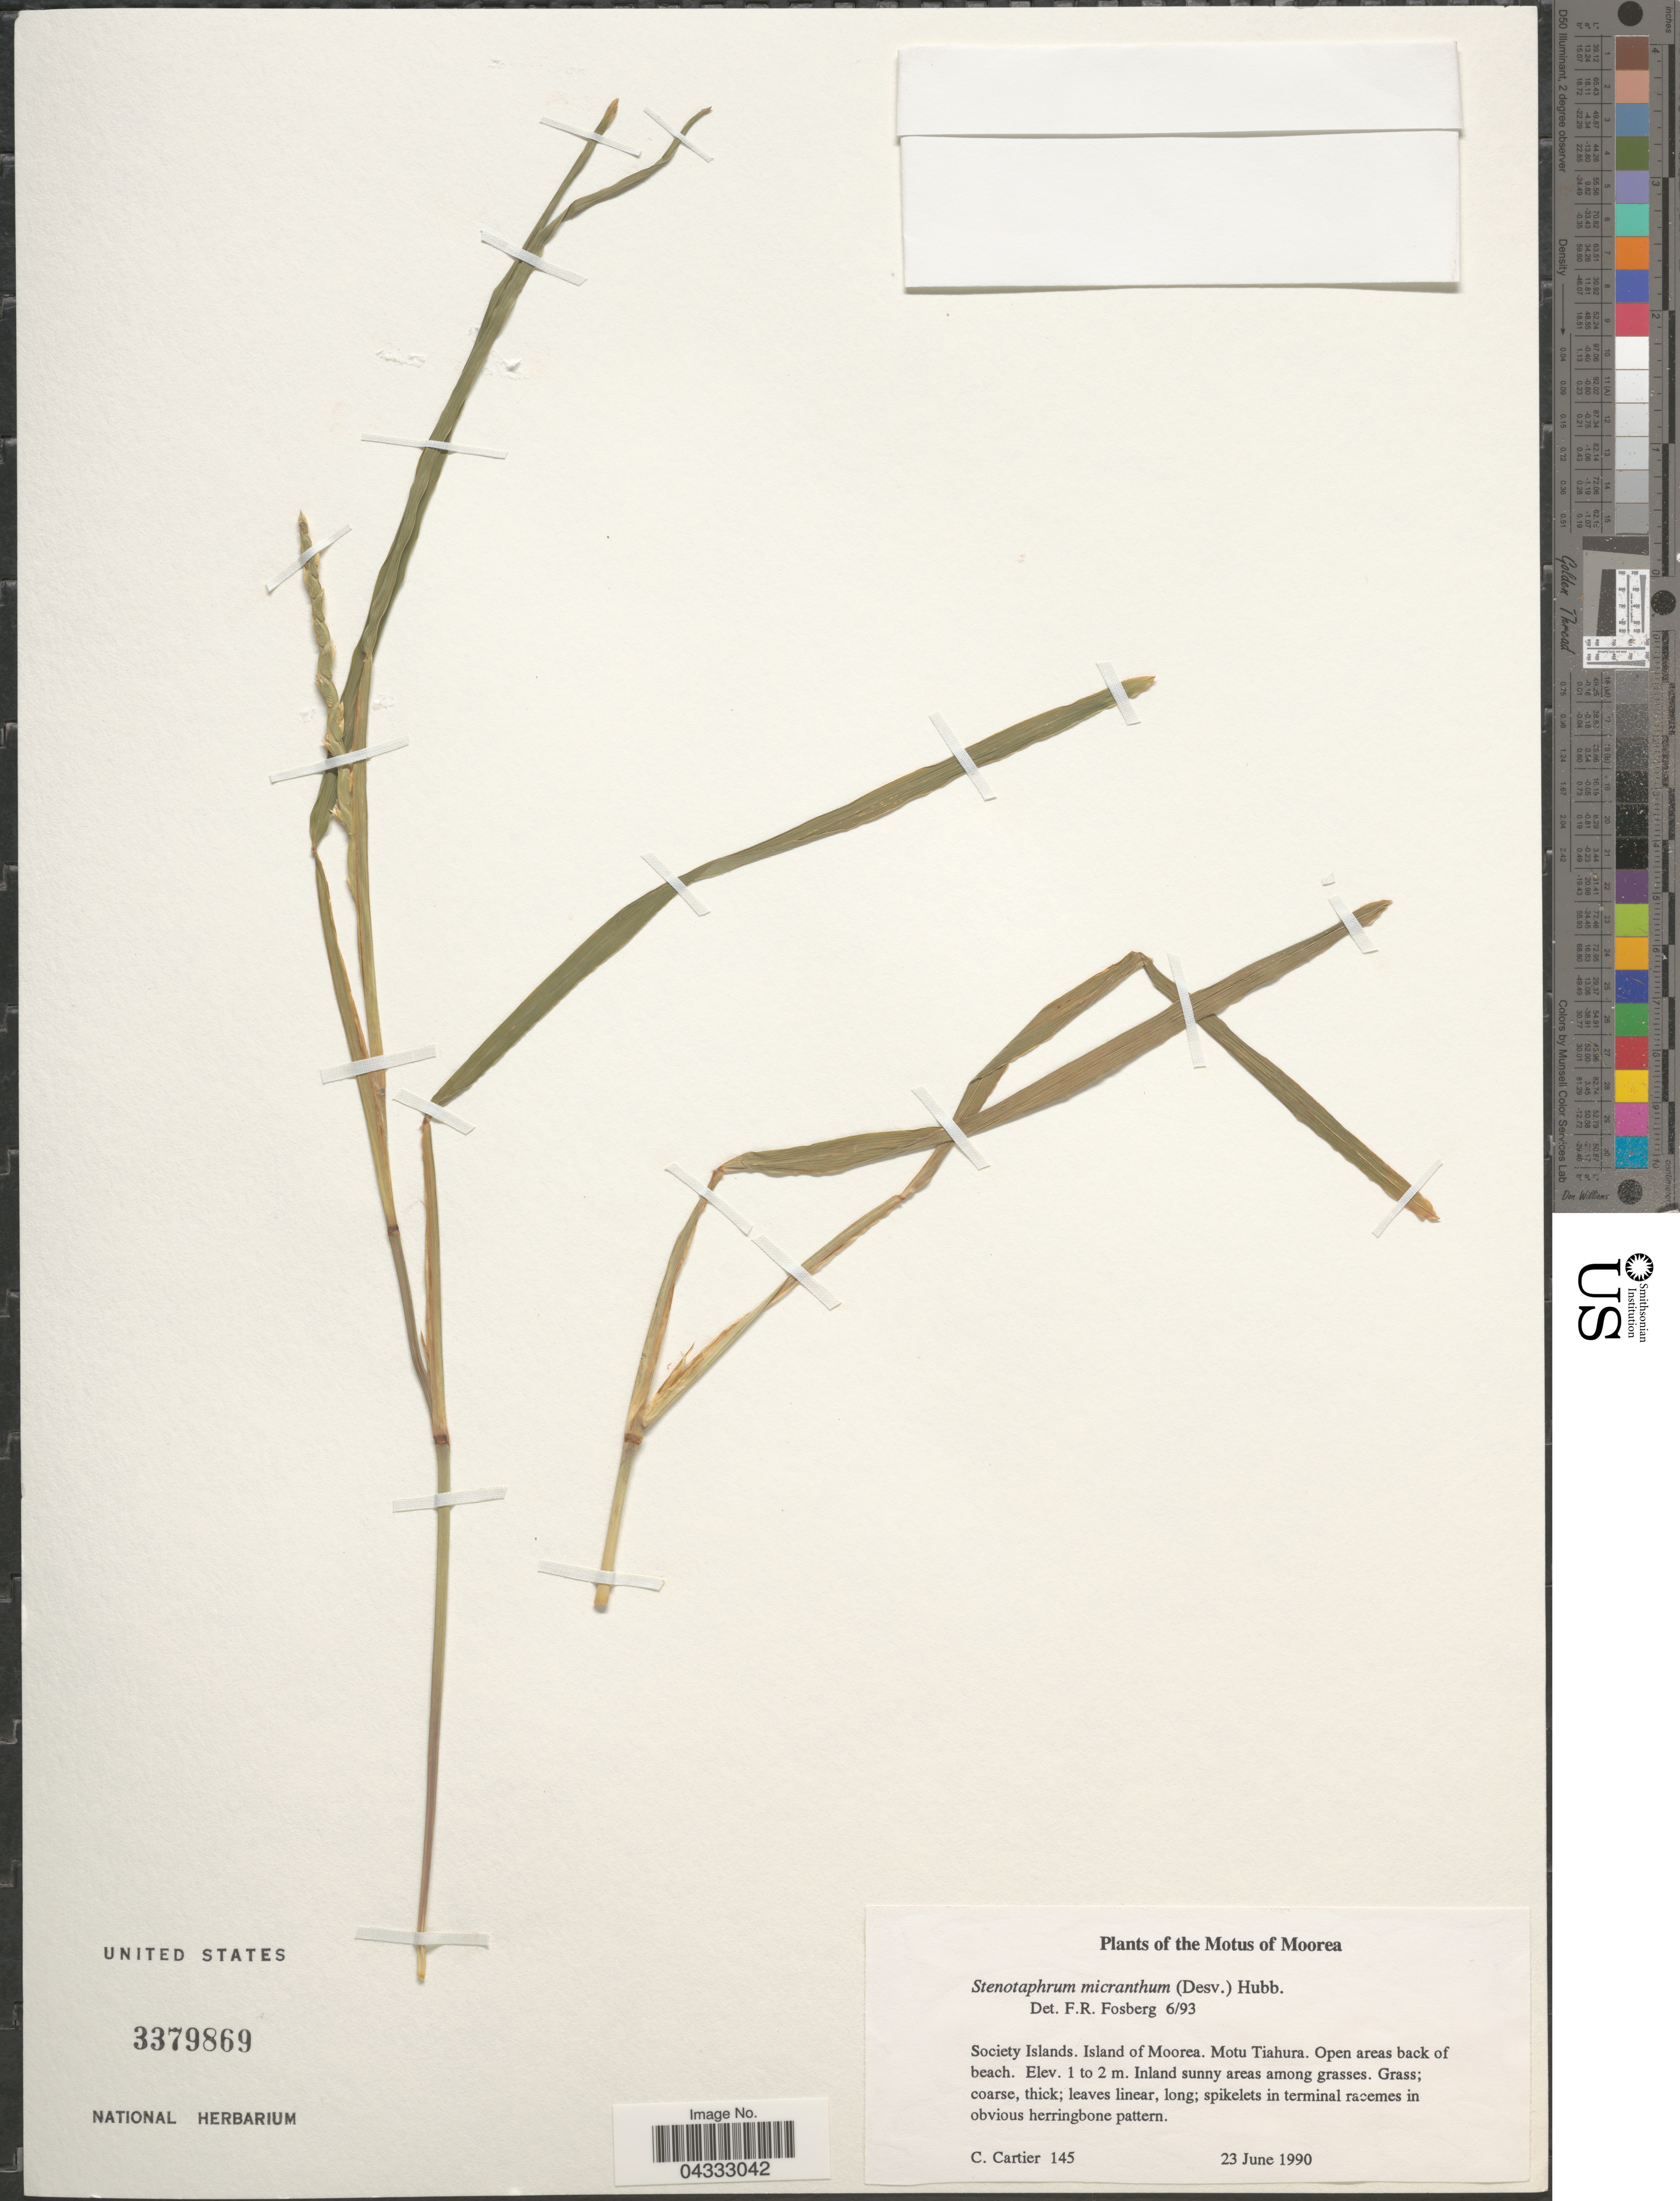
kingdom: Plantae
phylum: Tracheophyta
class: Liliopsida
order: Poales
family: Poaceae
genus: Stenotaphrum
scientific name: Stenotaphrum micranthum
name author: (Desv.) C.E. Hubb.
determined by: Fosberg, F. R.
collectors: C. Cartier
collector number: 145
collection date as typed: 23 Jun 1990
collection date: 1990-06-23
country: French Polynesia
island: Moorea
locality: Open areas back of beach, Tiahura [Society Is.]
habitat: Inland sunny areas among grasses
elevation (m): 1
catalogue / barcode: US 3379869